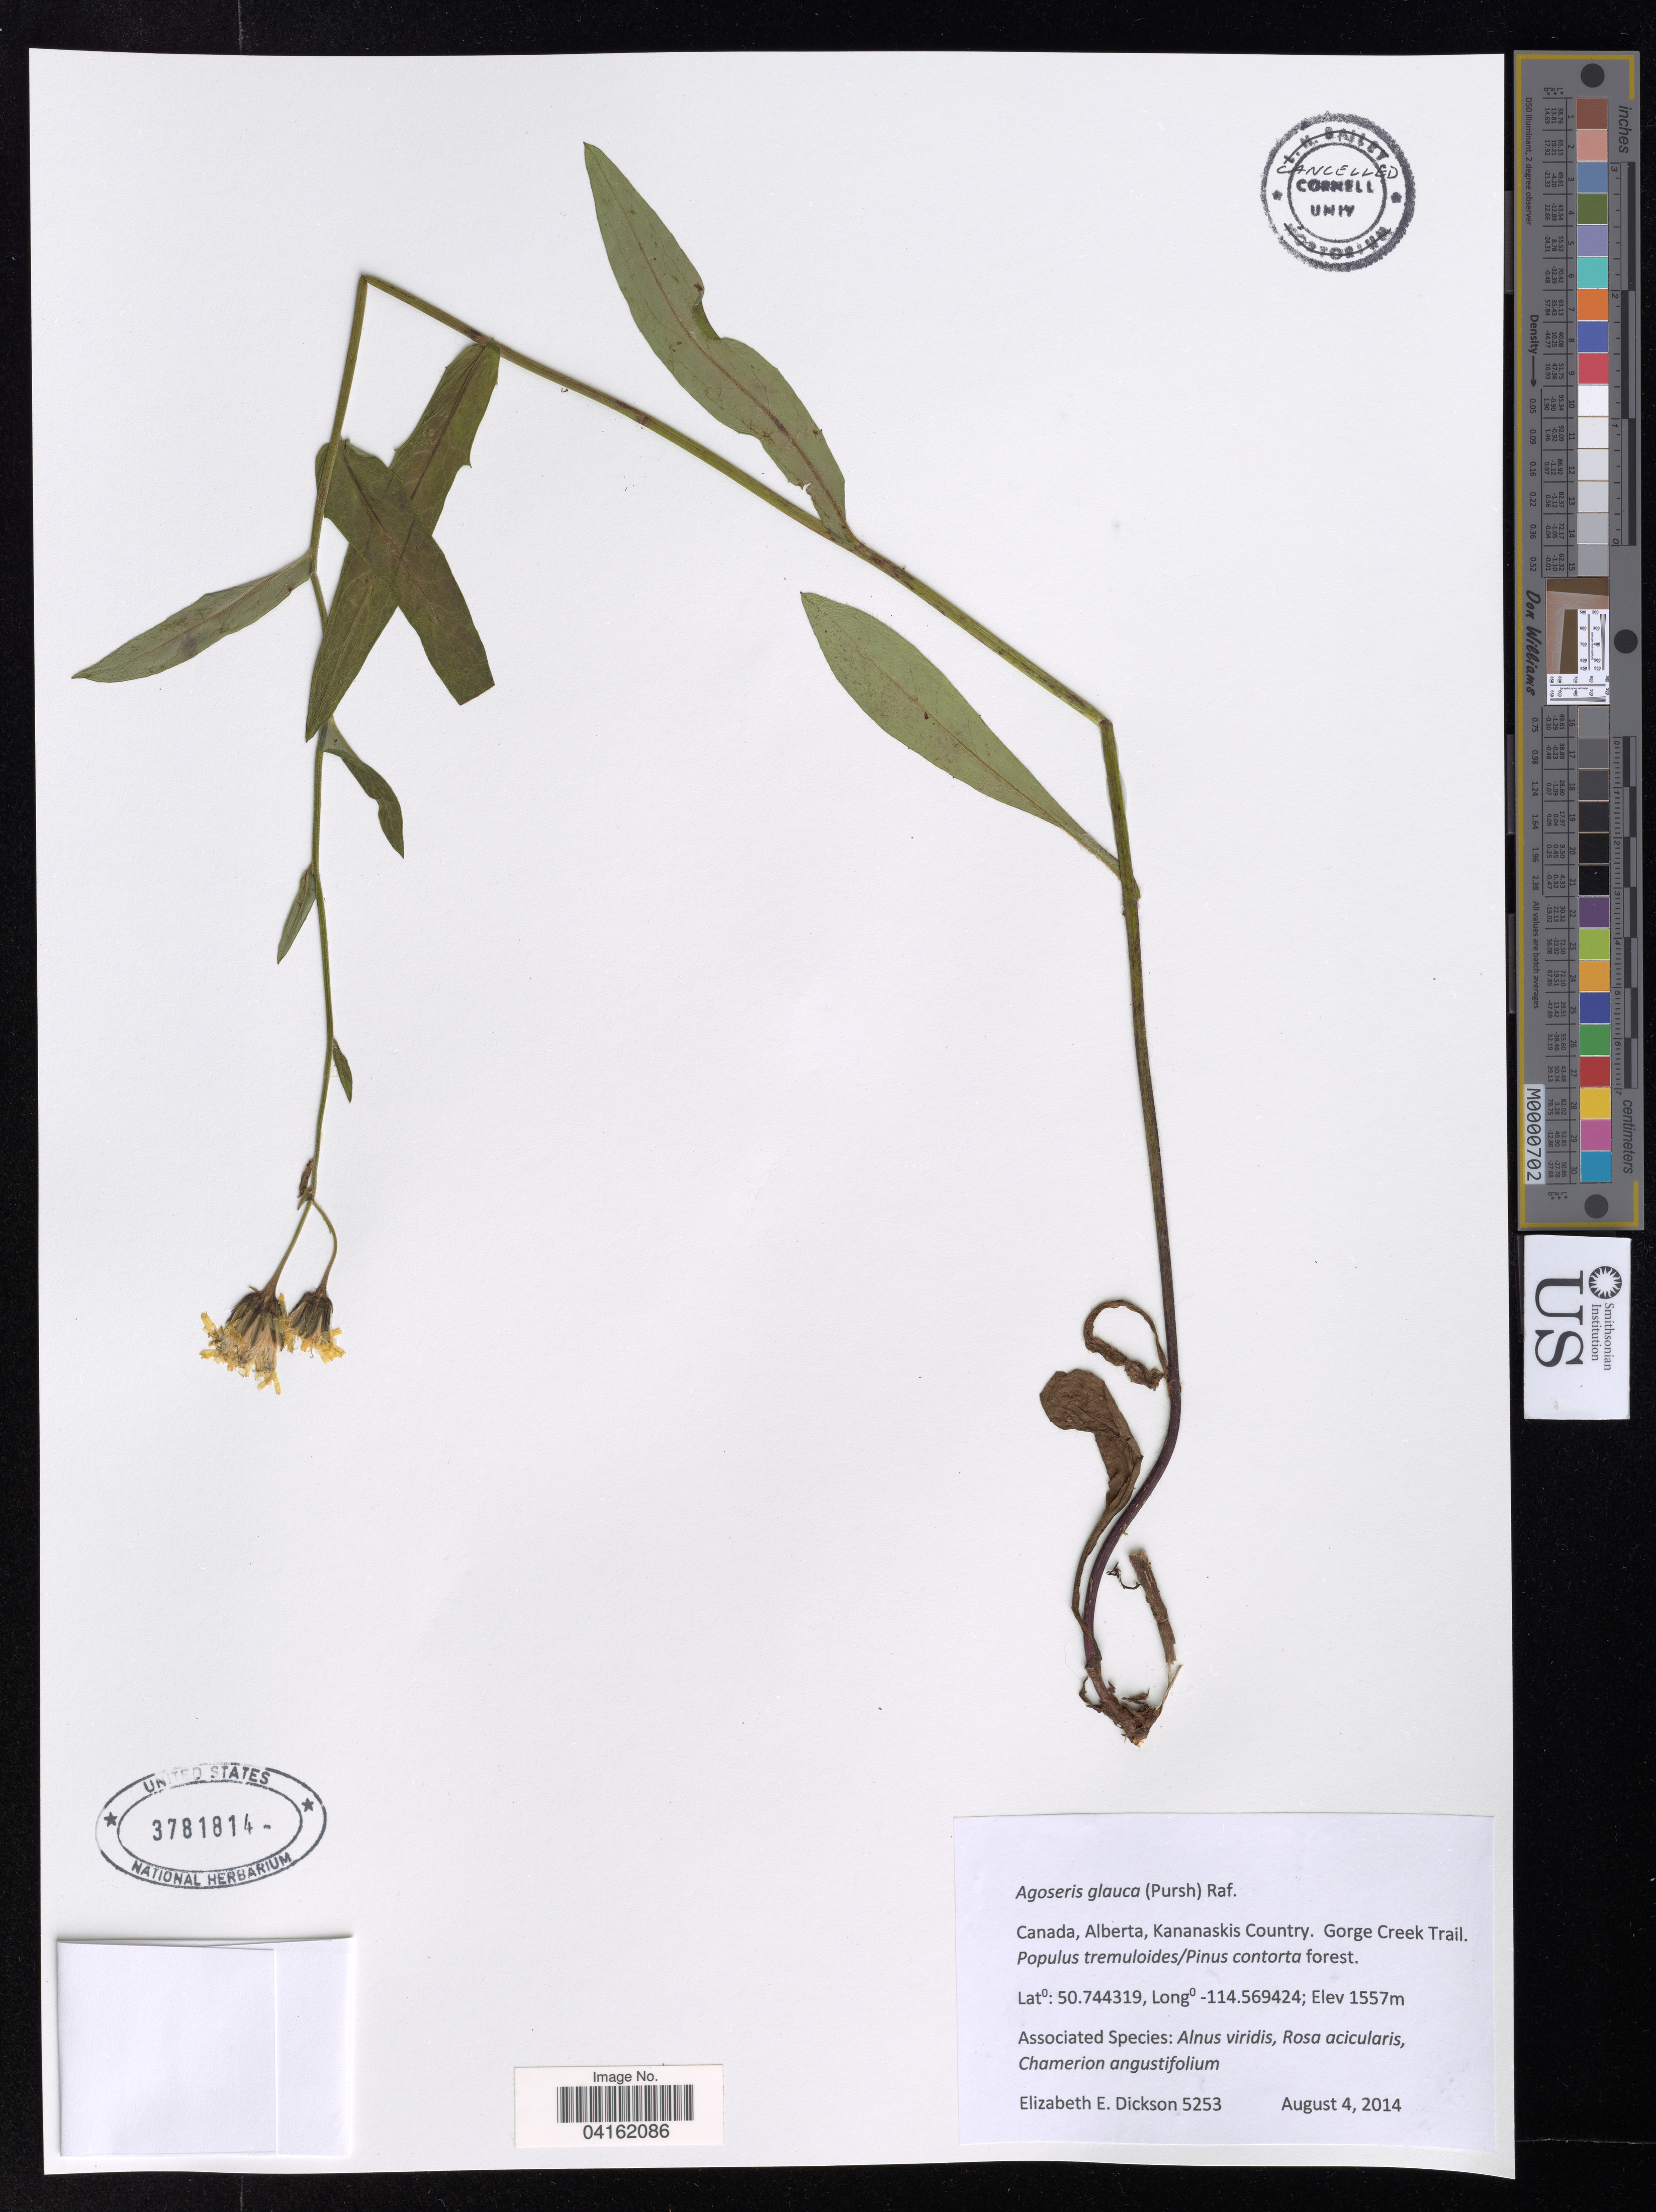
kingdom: Plantae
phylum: Tracheophyta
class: Magnoliopsida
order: Asterales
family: Asteraceae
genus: Agoseris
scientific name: Agoseris glauca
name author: (Pursh) Raf.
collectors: E. Dickson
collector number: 5253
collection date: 2014-08-04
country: Canada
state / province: Alberta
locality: Kananaskis Country. Gorge Creek Trail.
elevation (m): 1557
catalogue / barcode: US 3781814